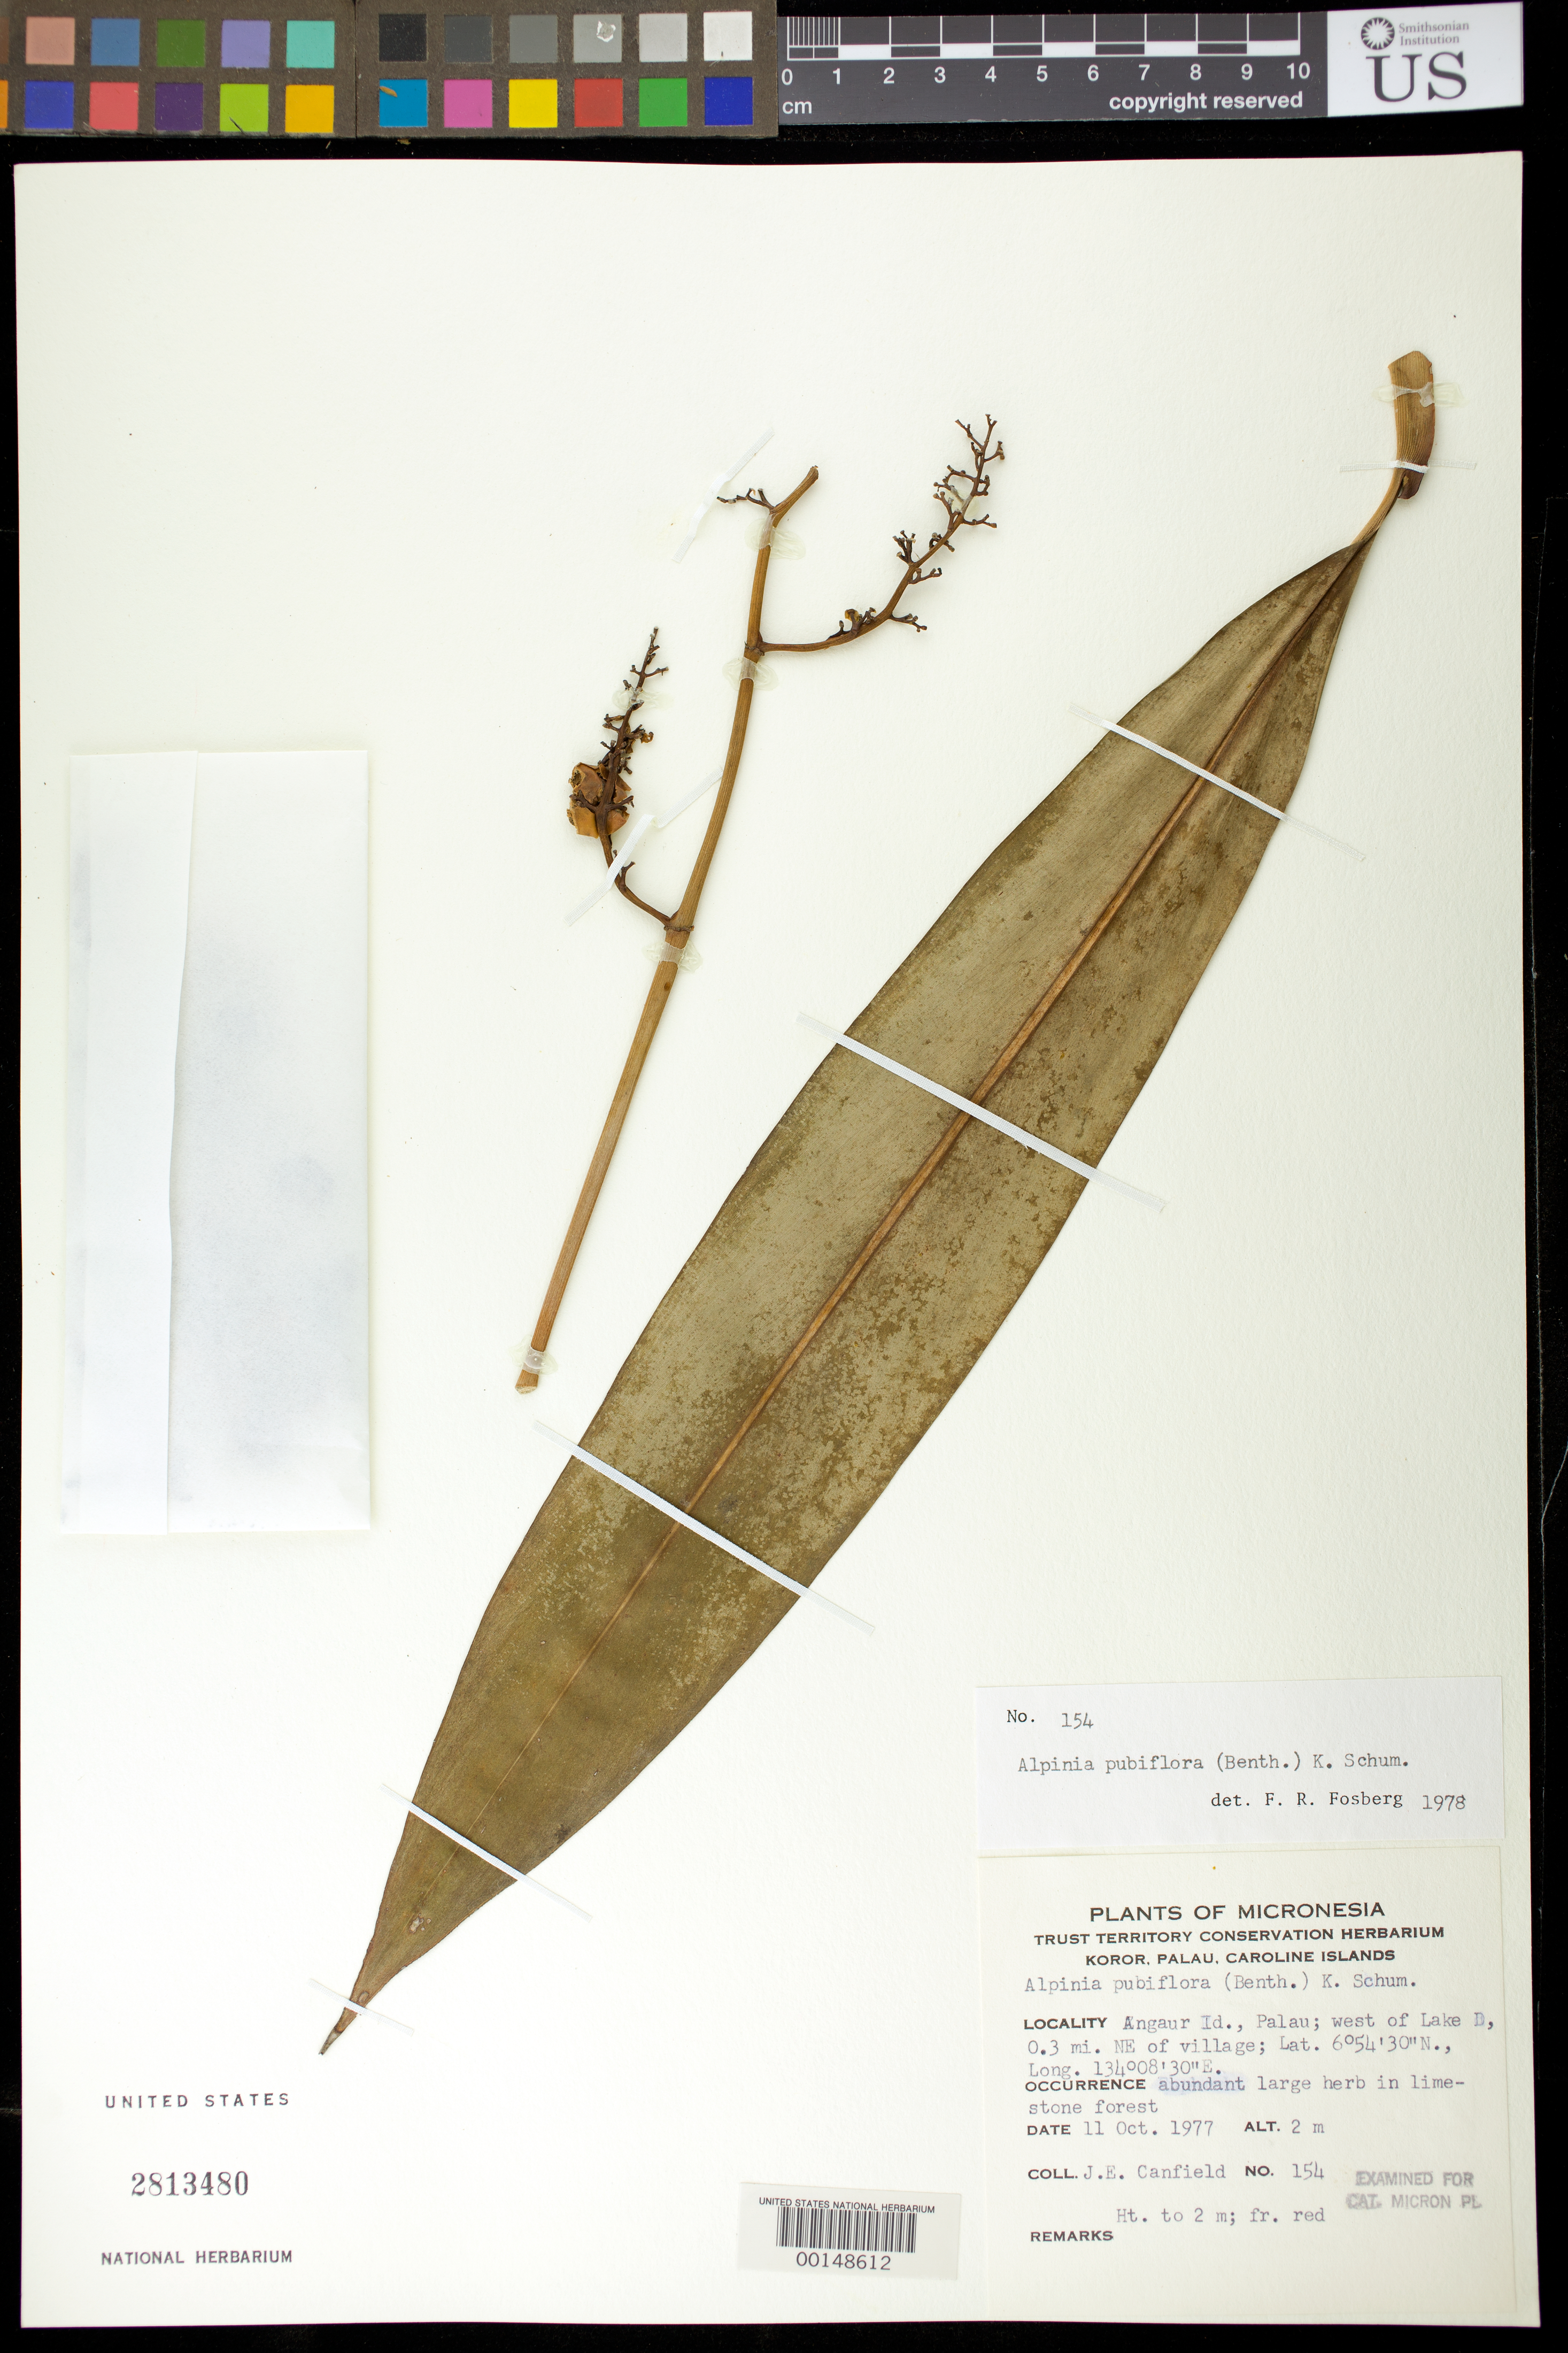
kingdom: Plantae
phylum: Tracheophyta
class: Liliopsida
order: Zingiberales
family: Zingiberaceae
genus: Alpinia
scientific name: Alpinia pubiflora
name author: (Benth.) K. Schum.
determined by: Fosberg, F. R.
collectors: J. E. Canfield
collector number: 154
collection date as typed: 11 Oct 1977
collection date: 1977-10-11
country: Palau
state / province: Angaur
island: Ngeaur [Angaur]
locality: Angaur I., W of lake d, 0.3 mi NE of village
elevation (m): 2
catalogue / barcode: US 2813480